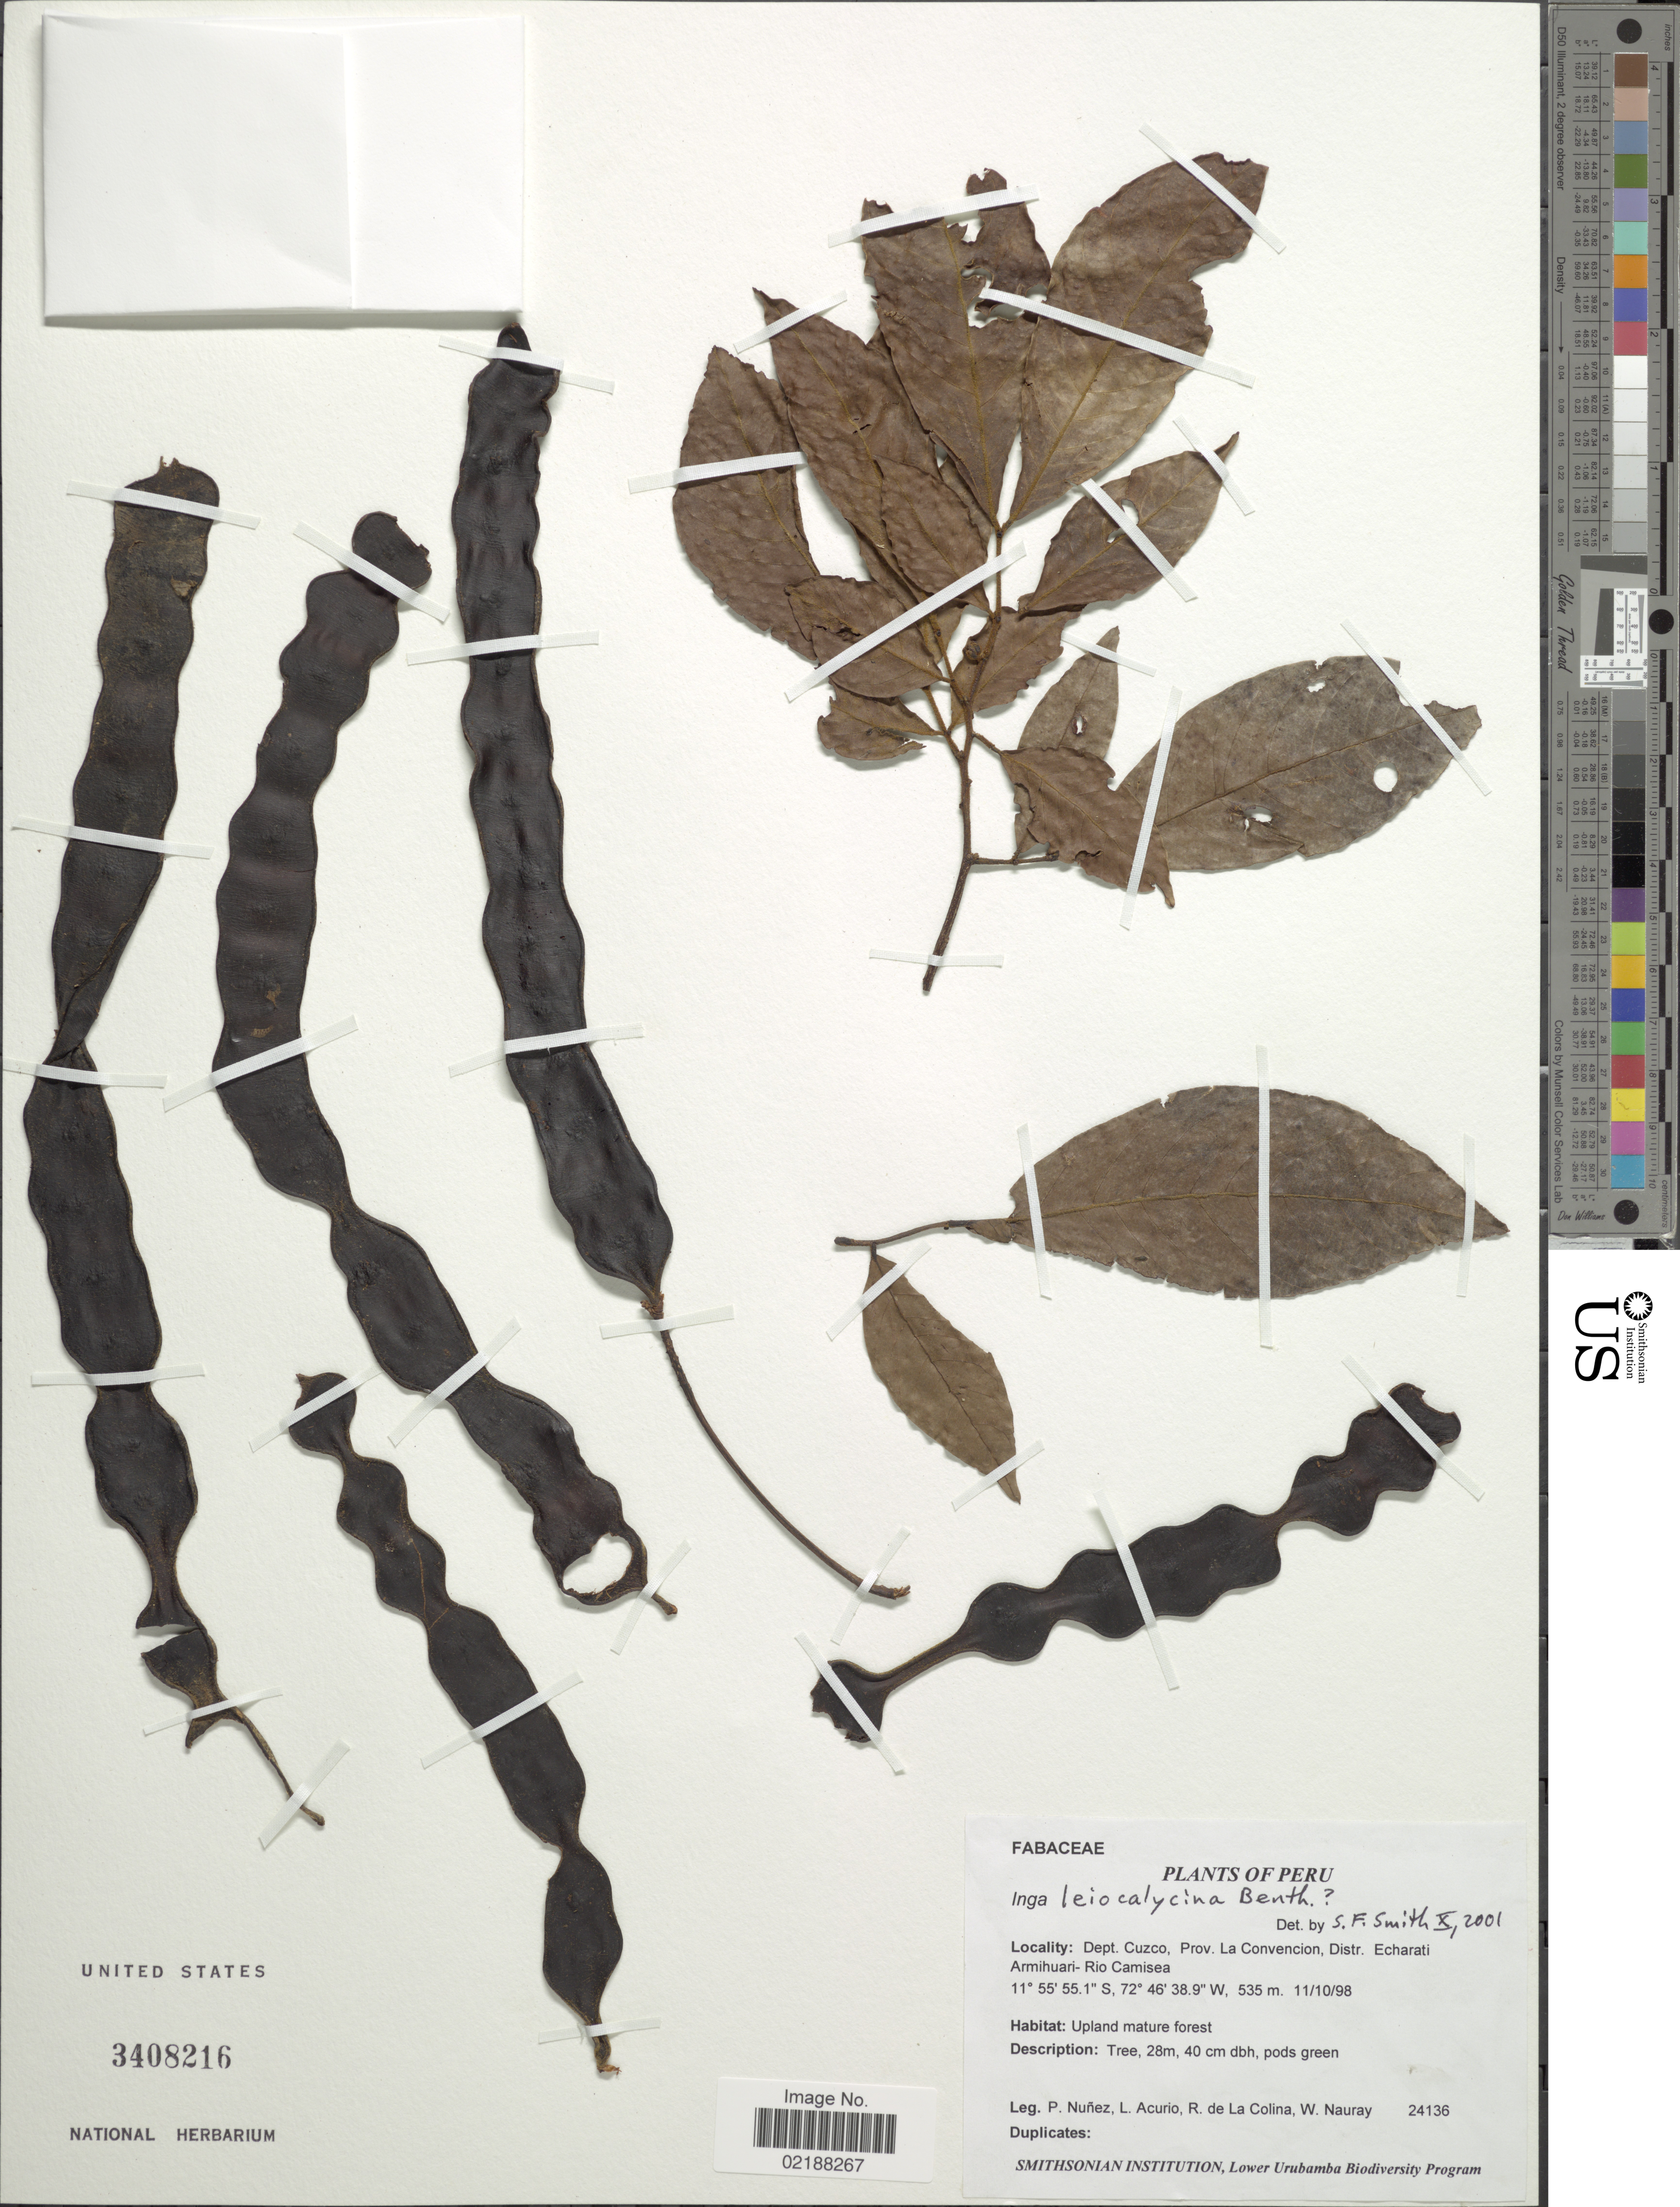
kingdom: Plantae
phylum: Tracheophyta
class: Magnoliopsida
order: Fabales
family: Fabaceae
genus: Inga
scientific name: Inga leiocalycina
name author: Benth.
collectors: P. Nuñez V., L. Acurio, R. de La Colina & W. Nauray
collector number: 24136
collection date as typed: Transcribed d/m/y: 11/10/98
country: Peru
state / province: Cusco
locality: Prov. La convencion, Distr. Echarati. Armihari-Rio Camisea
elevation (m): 535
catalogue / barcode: US 3408216